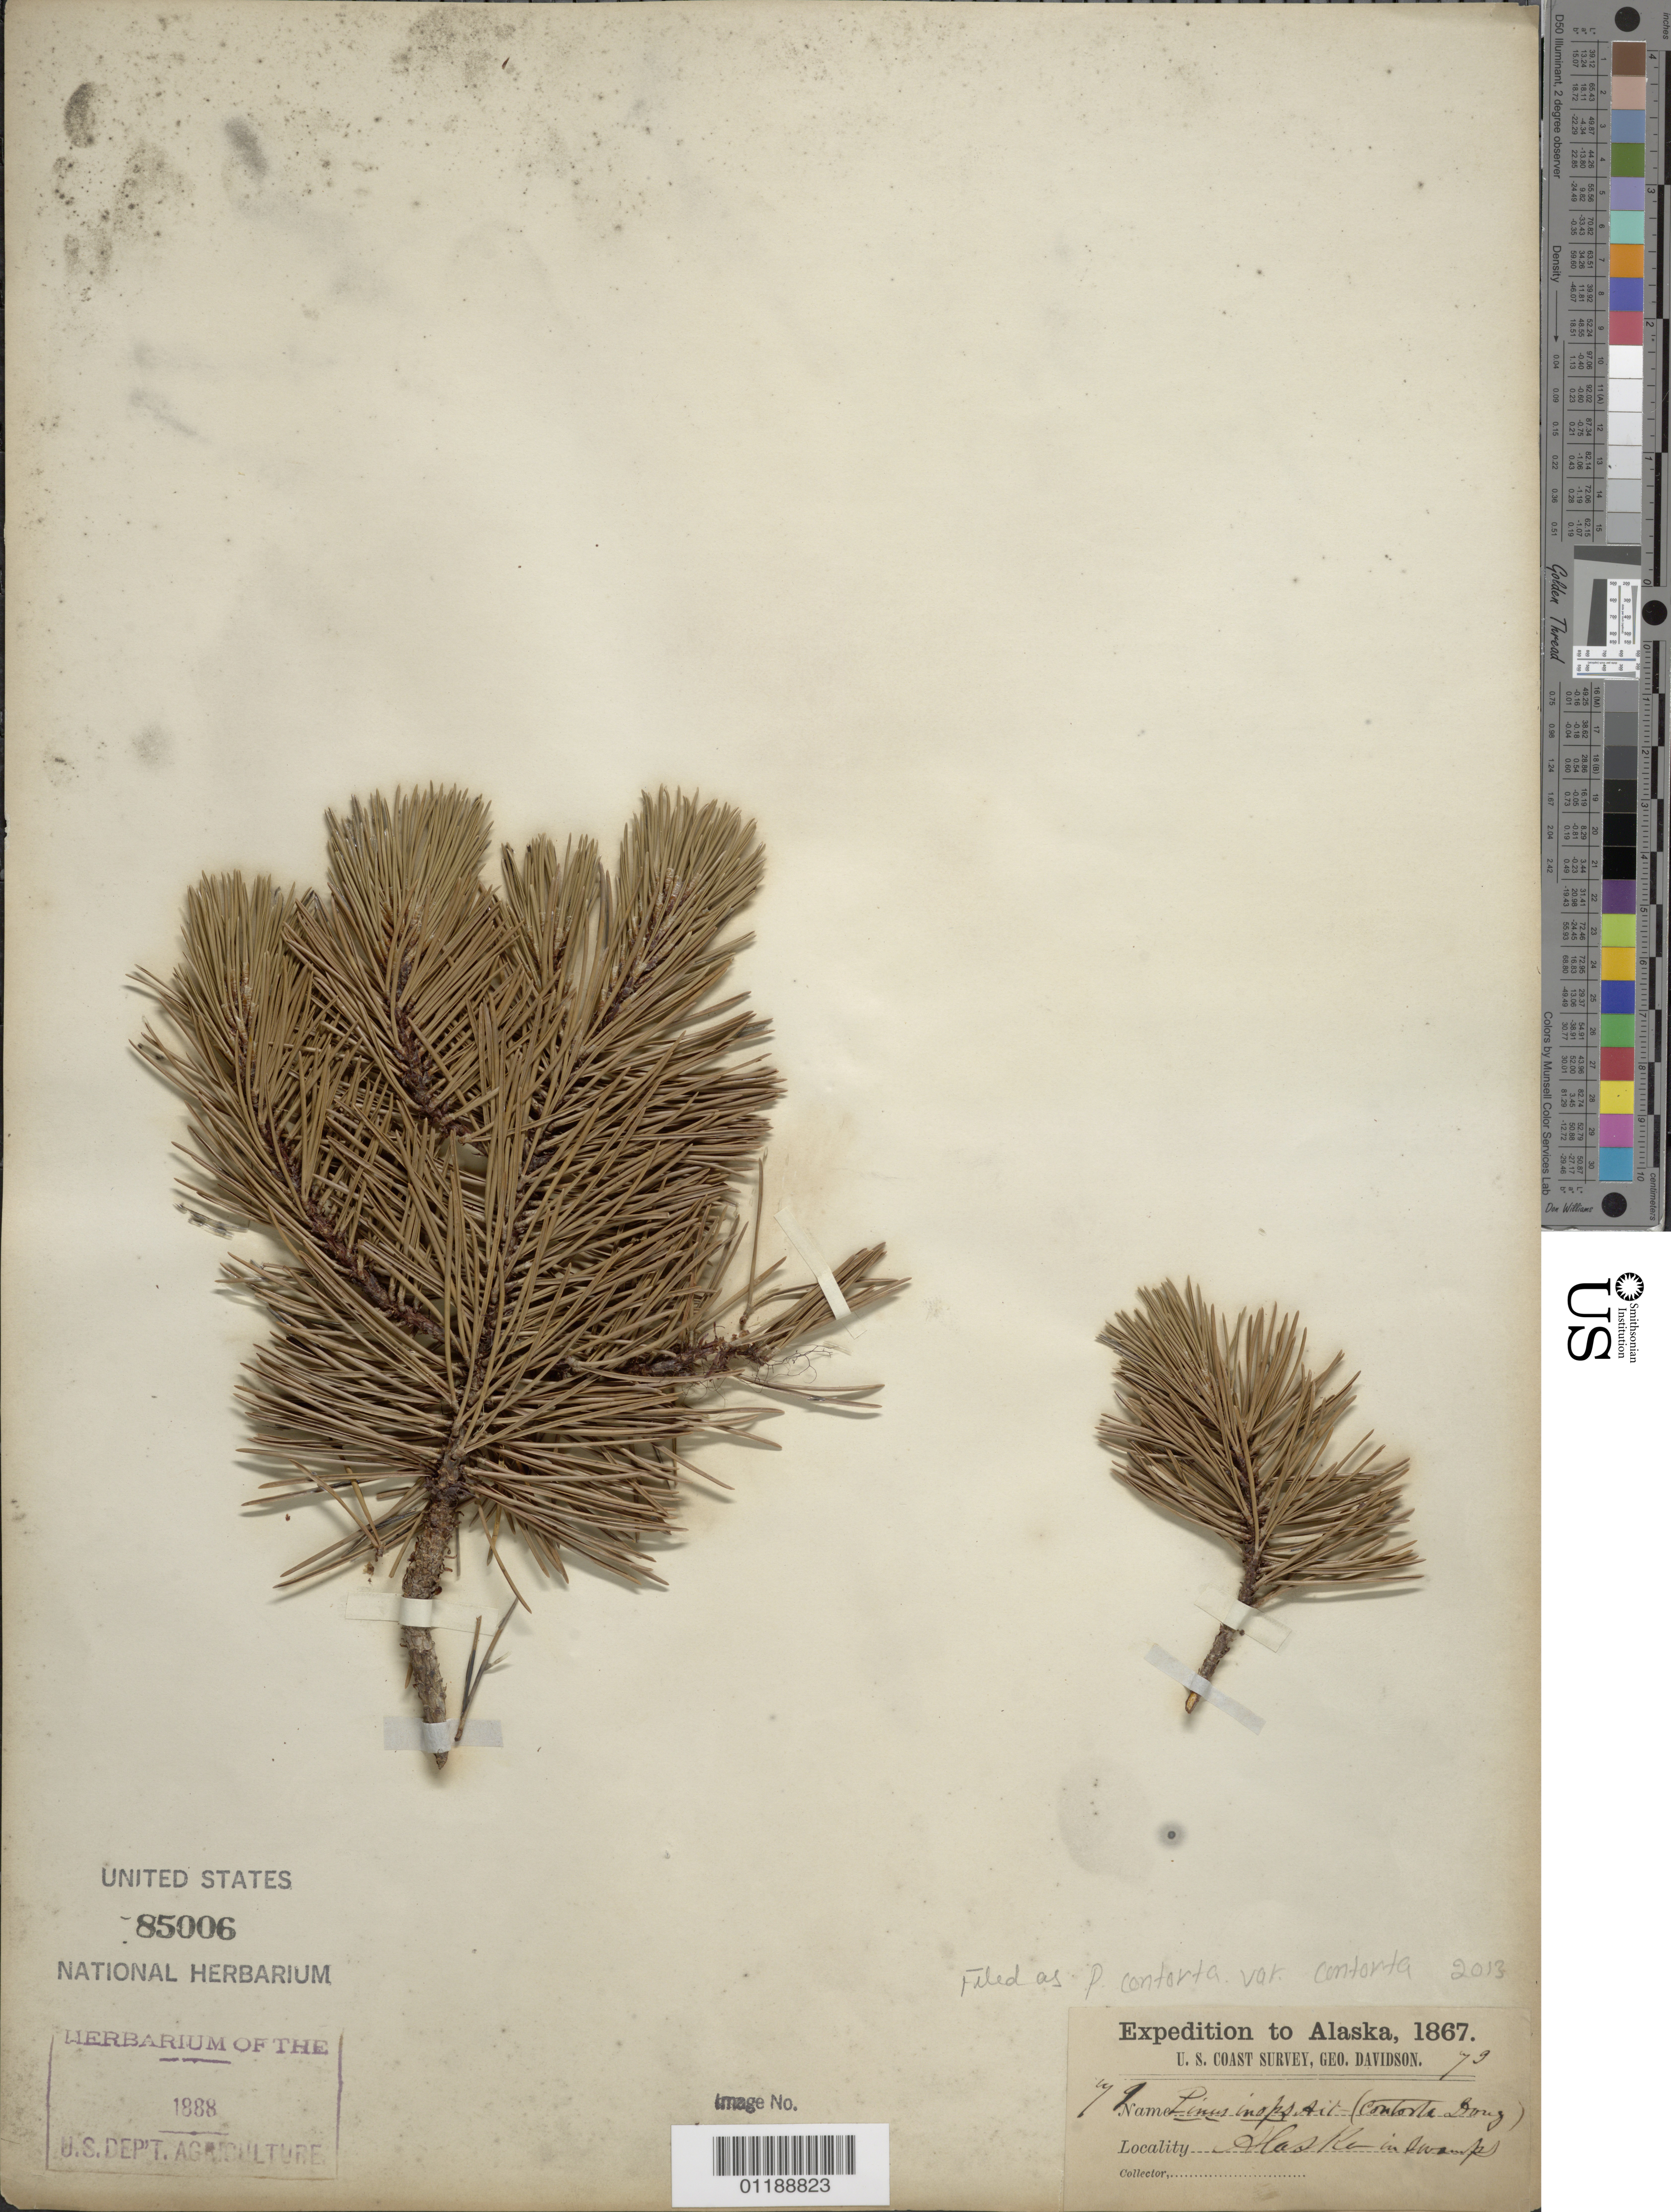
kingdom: Plantae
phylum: Tracheophyta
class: Pinopsida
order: Pinales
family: Pinaceae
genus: Pinus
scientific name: Pinus contorta var. contorta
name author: Douglas ex Loudon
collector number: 79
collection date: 1867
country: United States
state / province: Alaska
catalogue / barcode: US 85006